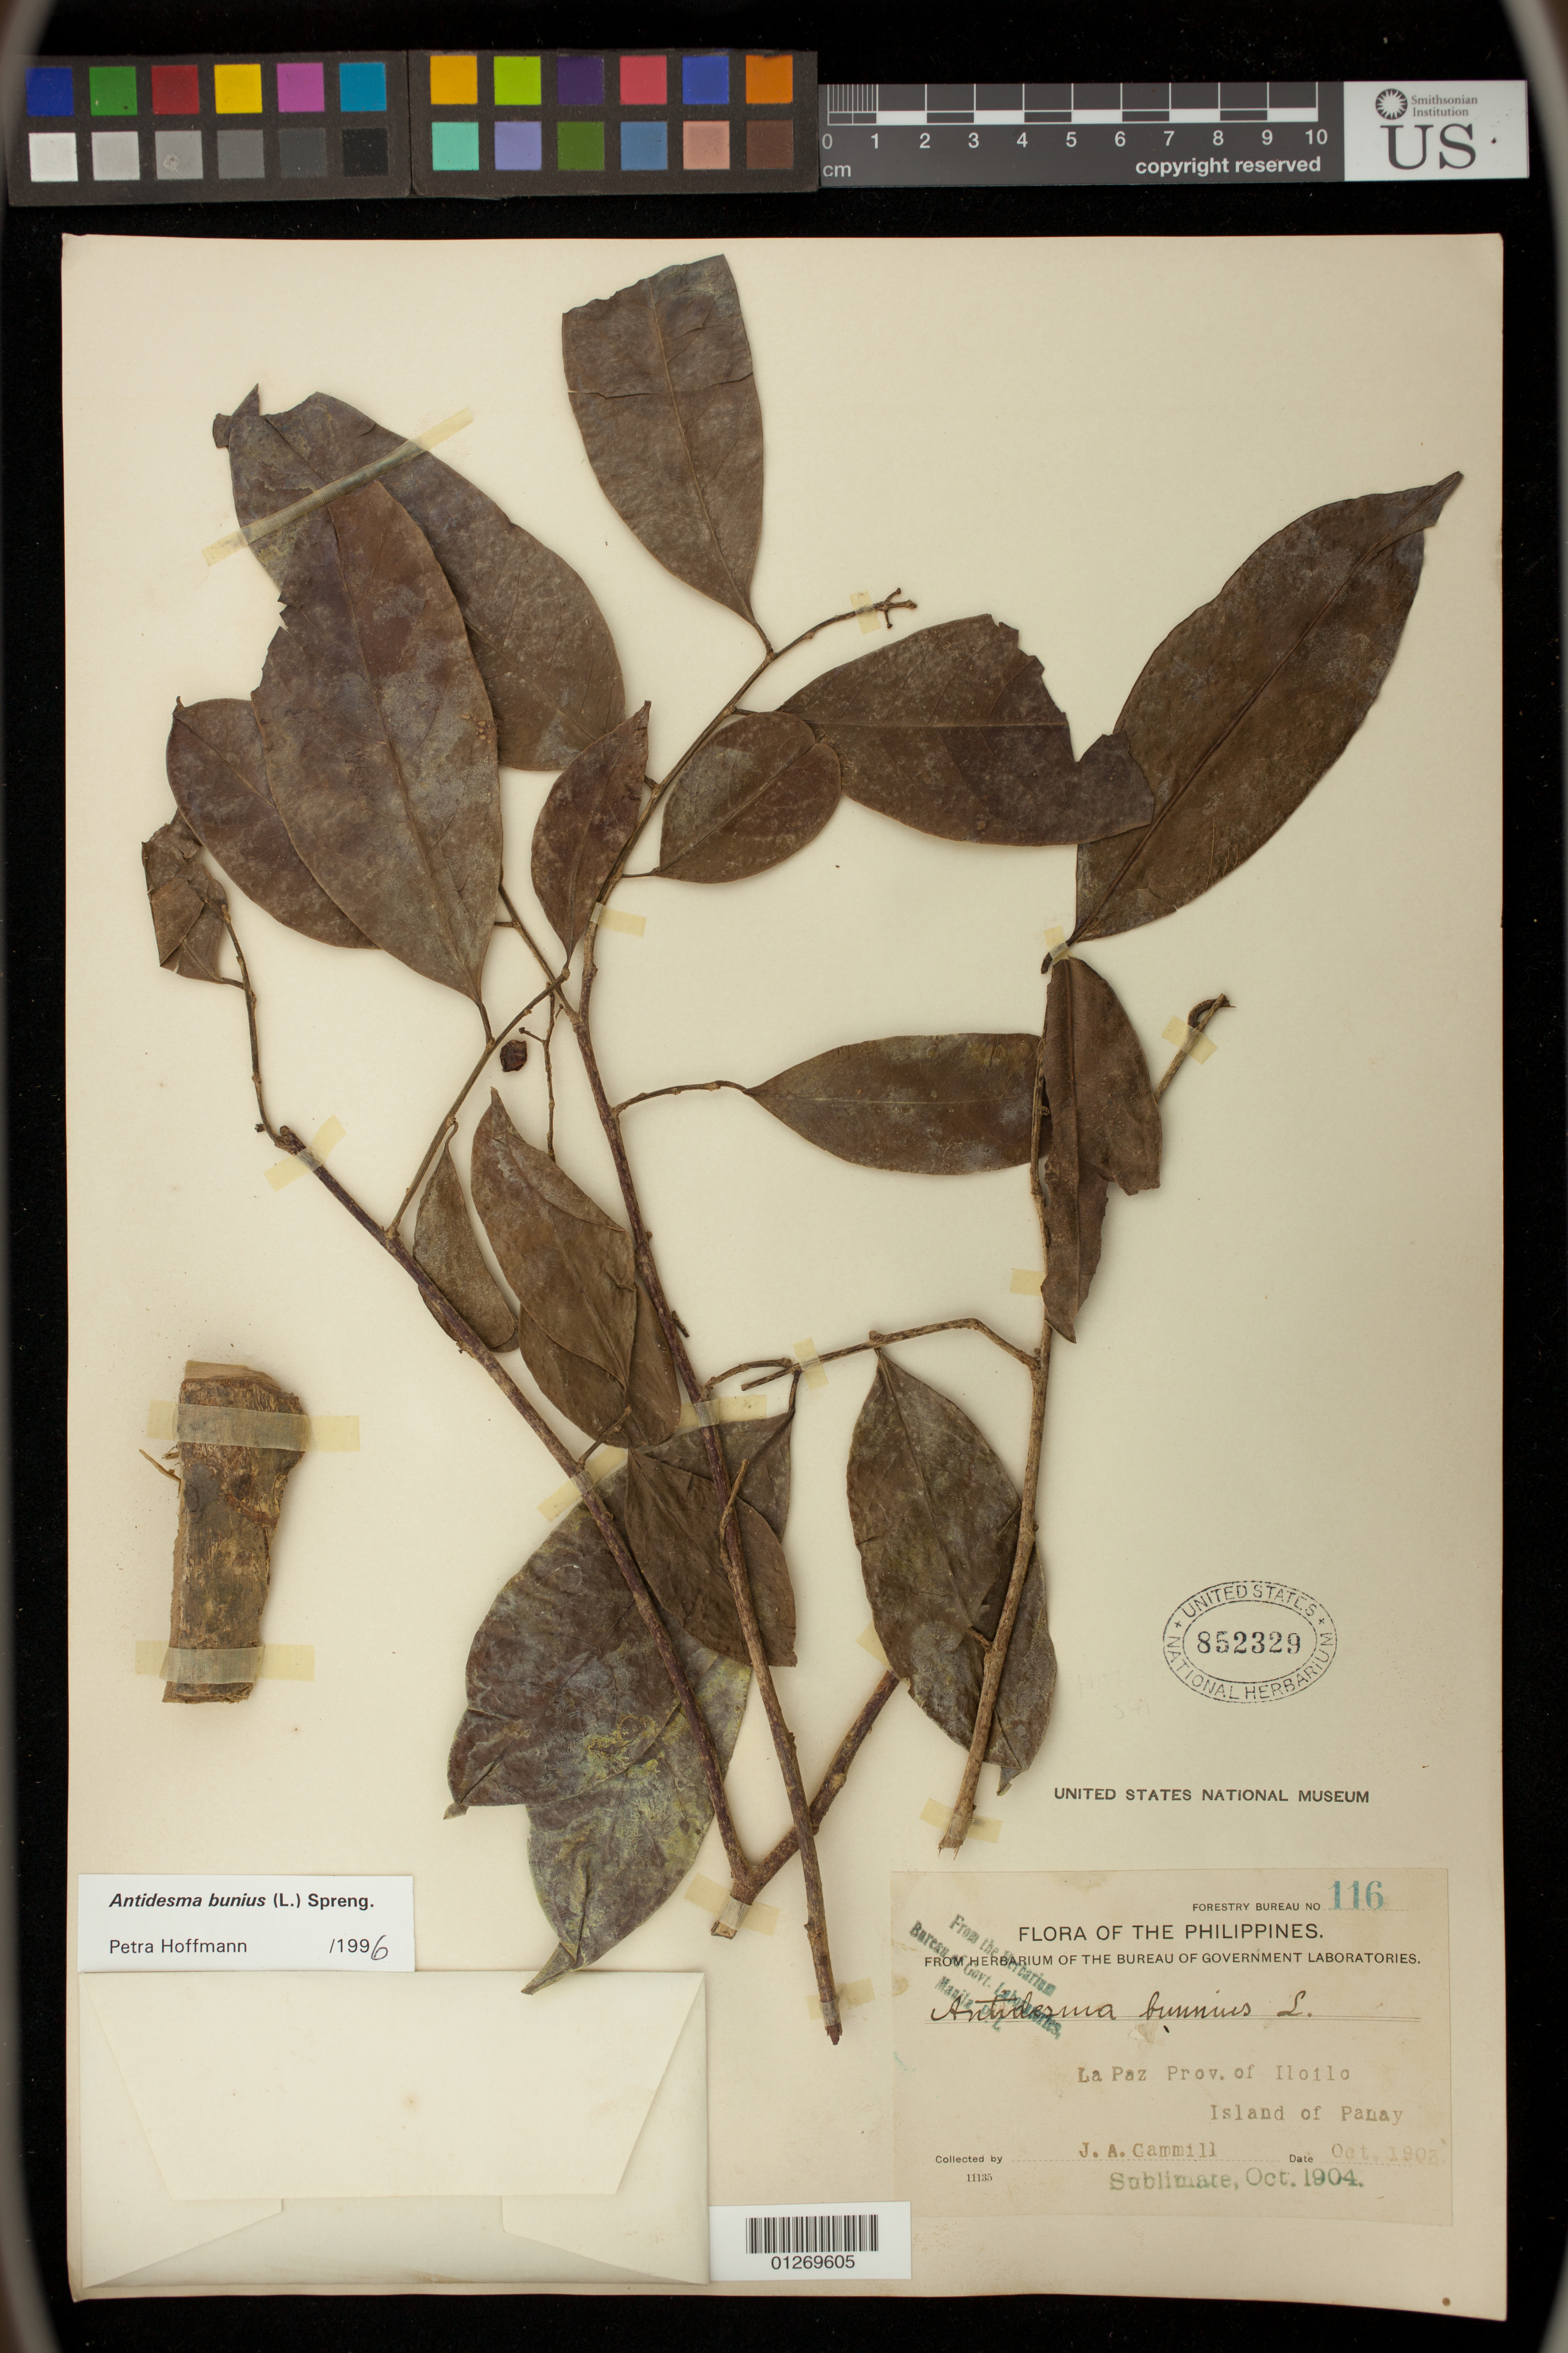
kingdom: Plantae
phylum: Tracheophyta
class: Magnoliopsida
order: Malpighiales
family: Phyllanthaceae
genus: Antidesma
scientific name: Antidesma bunius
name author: (L.) Spreng.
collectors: J. Gammill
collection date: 1902-10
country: Philippines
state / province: Western Visayas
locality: La Paz Prov. of Iloilo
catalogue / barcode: US 852329